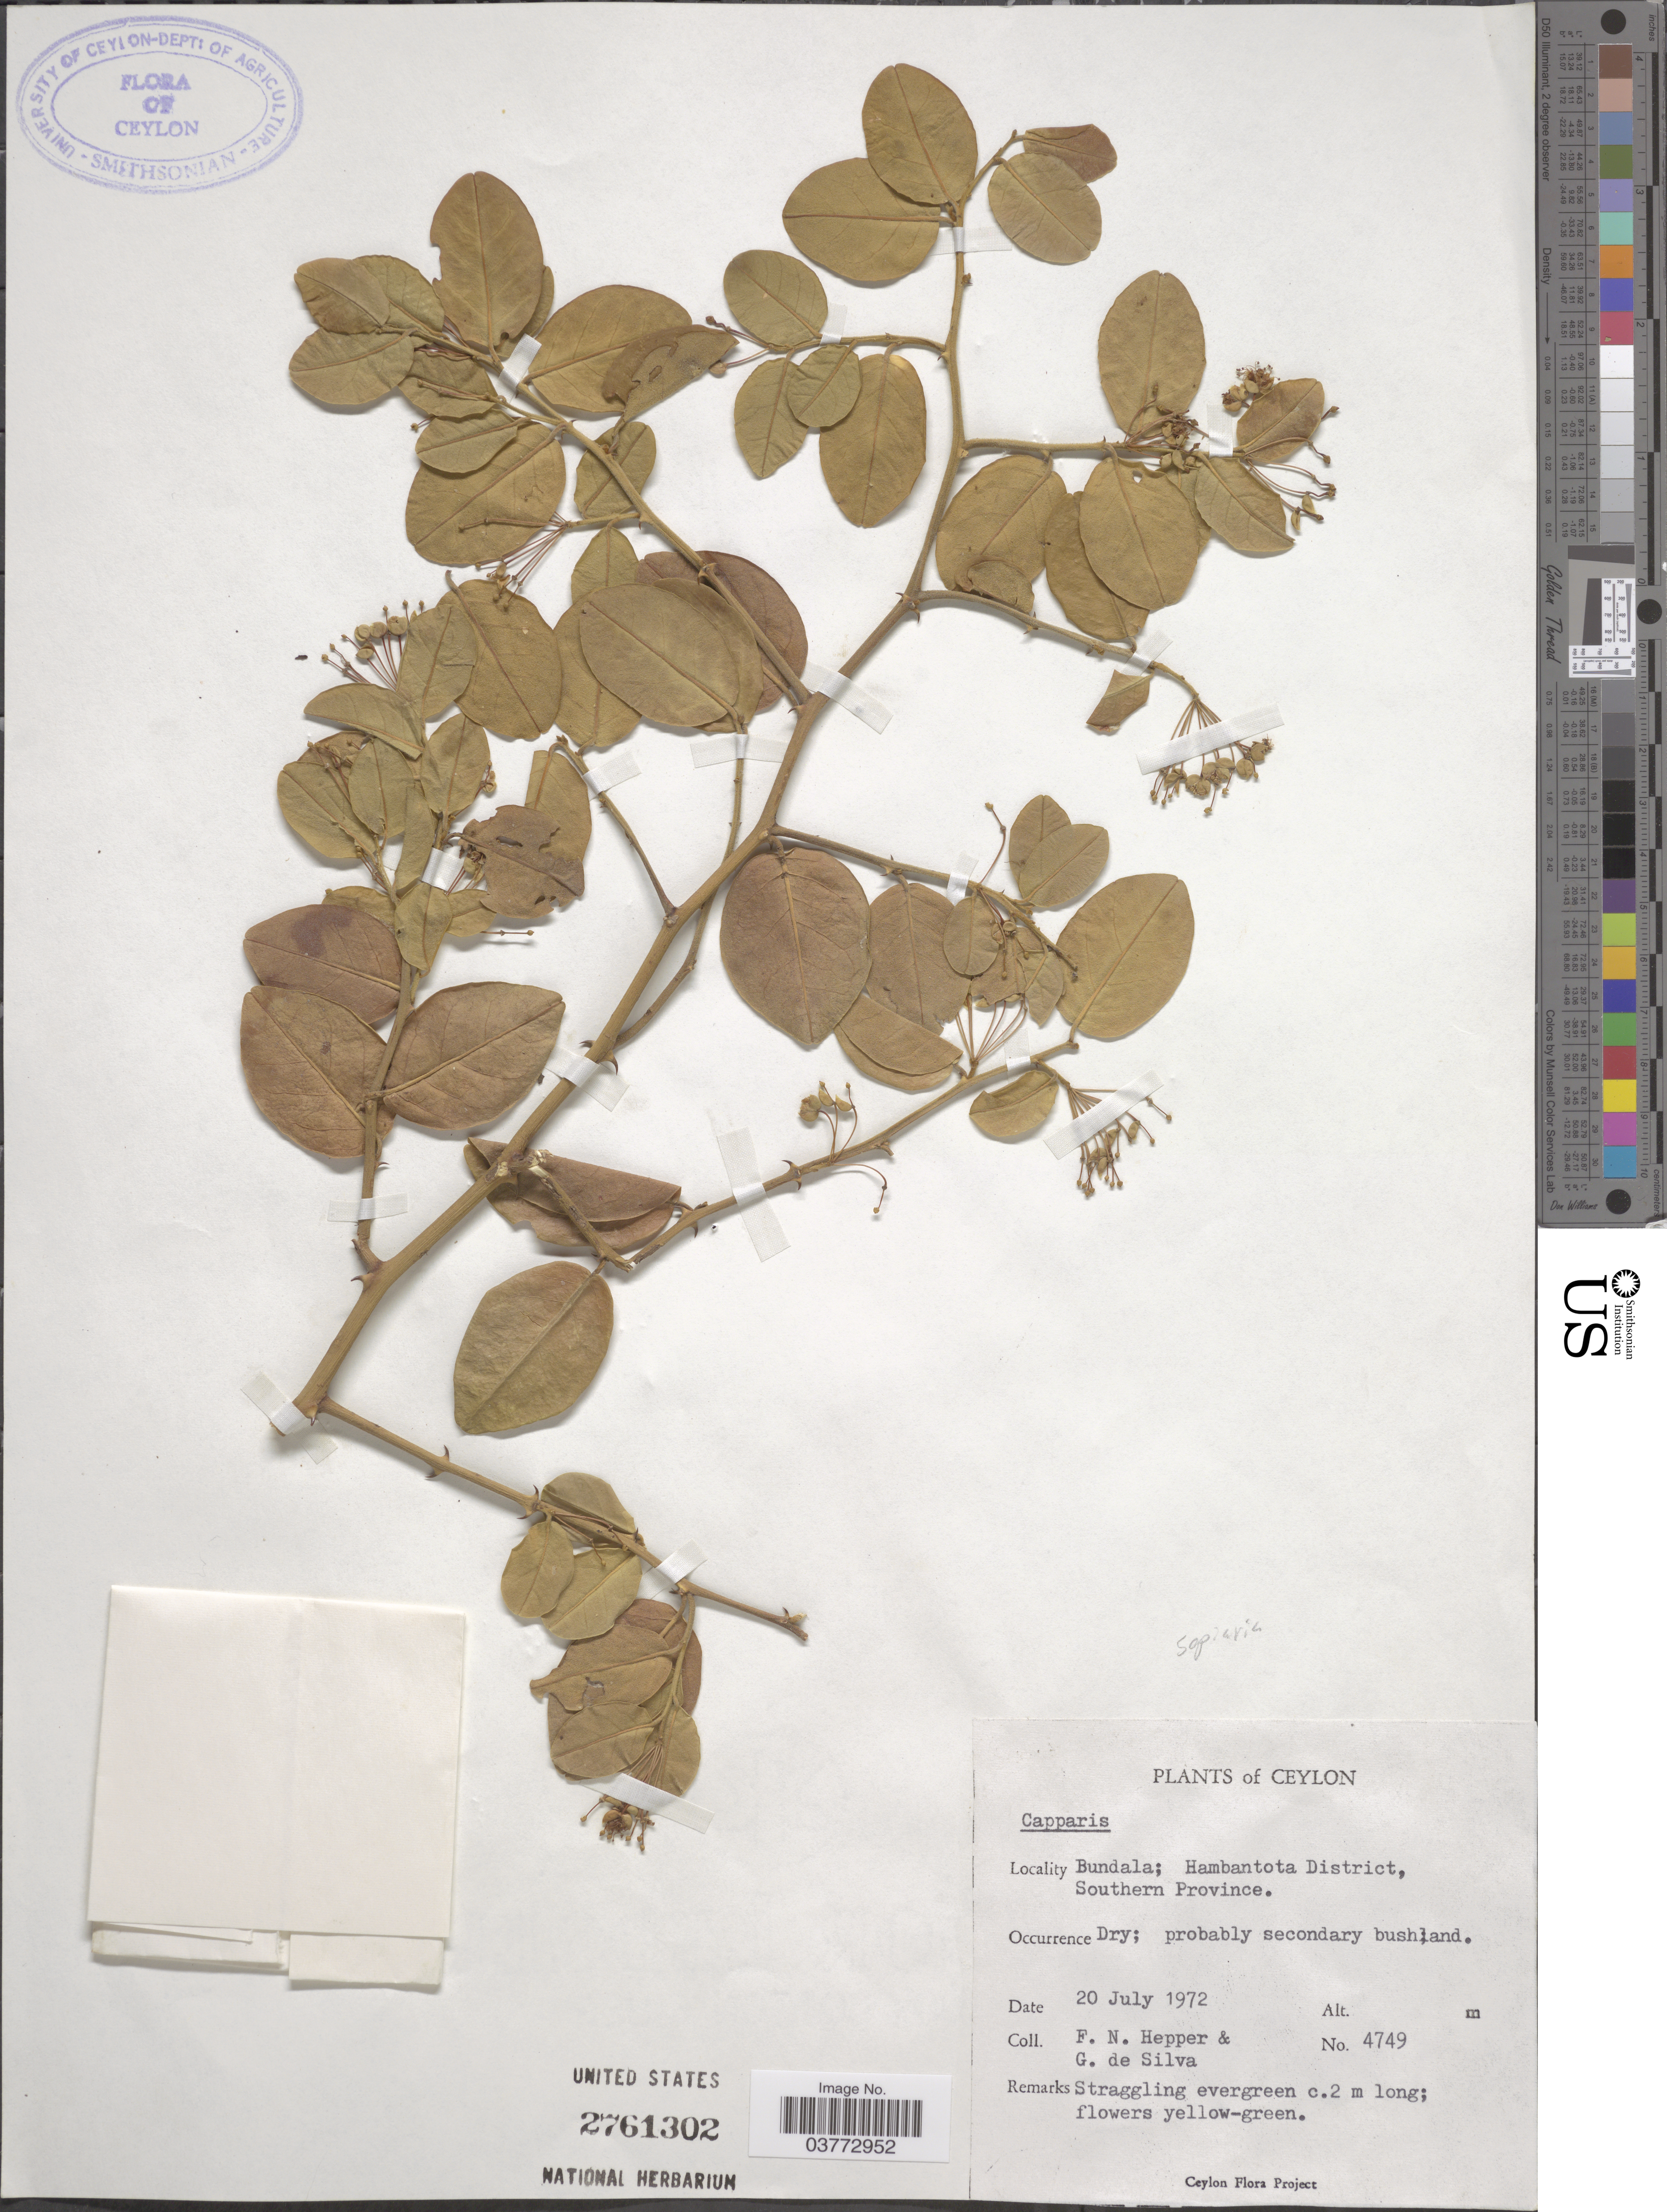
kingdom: Plantae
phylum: Tracheophyta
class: Magnoliopsida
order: Brassicales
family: Capparaceae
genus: Capparis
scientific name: Capparis sp.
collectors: F. Hepper & G. De Silva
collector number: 4749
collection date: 1972-07-20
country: Sri Lanka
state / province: Southern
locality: Ceylon. Bundala: Hambantota District.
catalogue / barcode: US 2761302